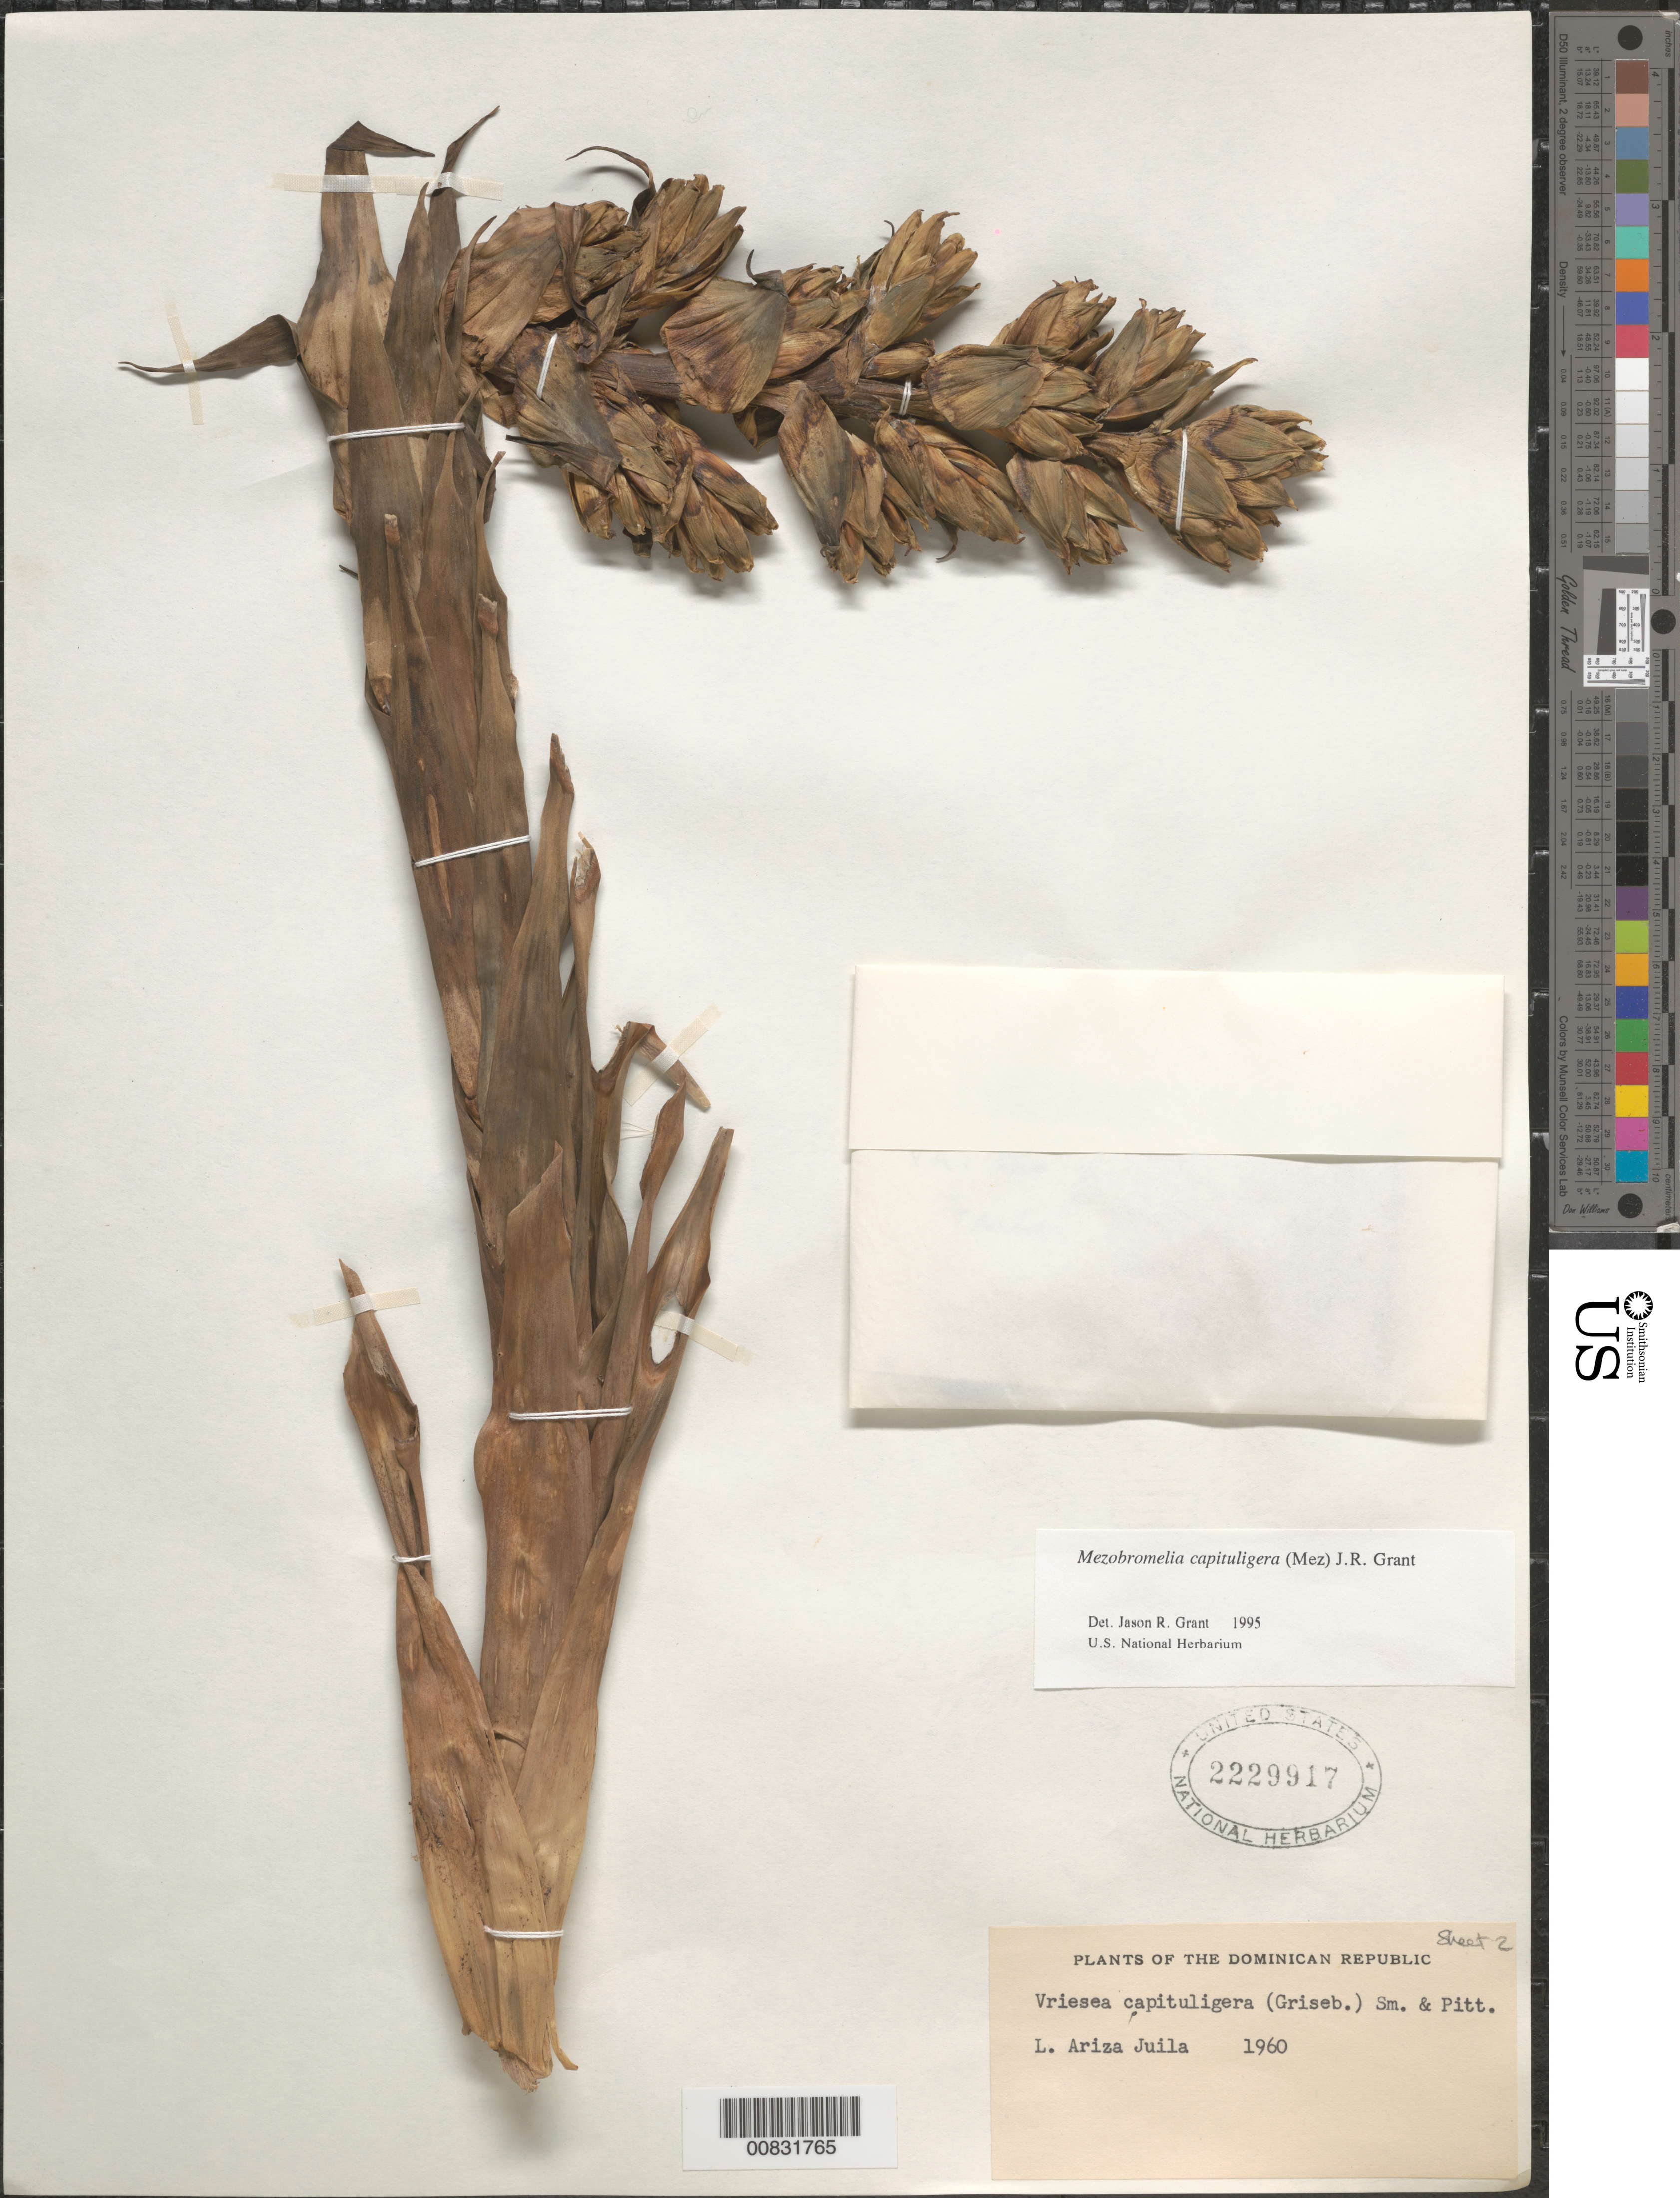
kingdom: Plantae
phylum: Tracheophyta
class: Liliopsida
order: Poales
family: Bromeliaceae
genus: Mezobromelia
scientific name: Mezobromelia capituligera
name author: (Griseb.) J.R. Grant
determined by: Grant, J. R., (SWITZERLAND)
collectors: L. Ariza-Julia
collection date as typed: Feb 1960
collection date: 1960-02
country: Dominican Republic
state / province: Puerto Plata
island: Hispaniola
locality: Mount Isabel de Torres.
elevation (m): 800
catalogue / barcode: US 2229917